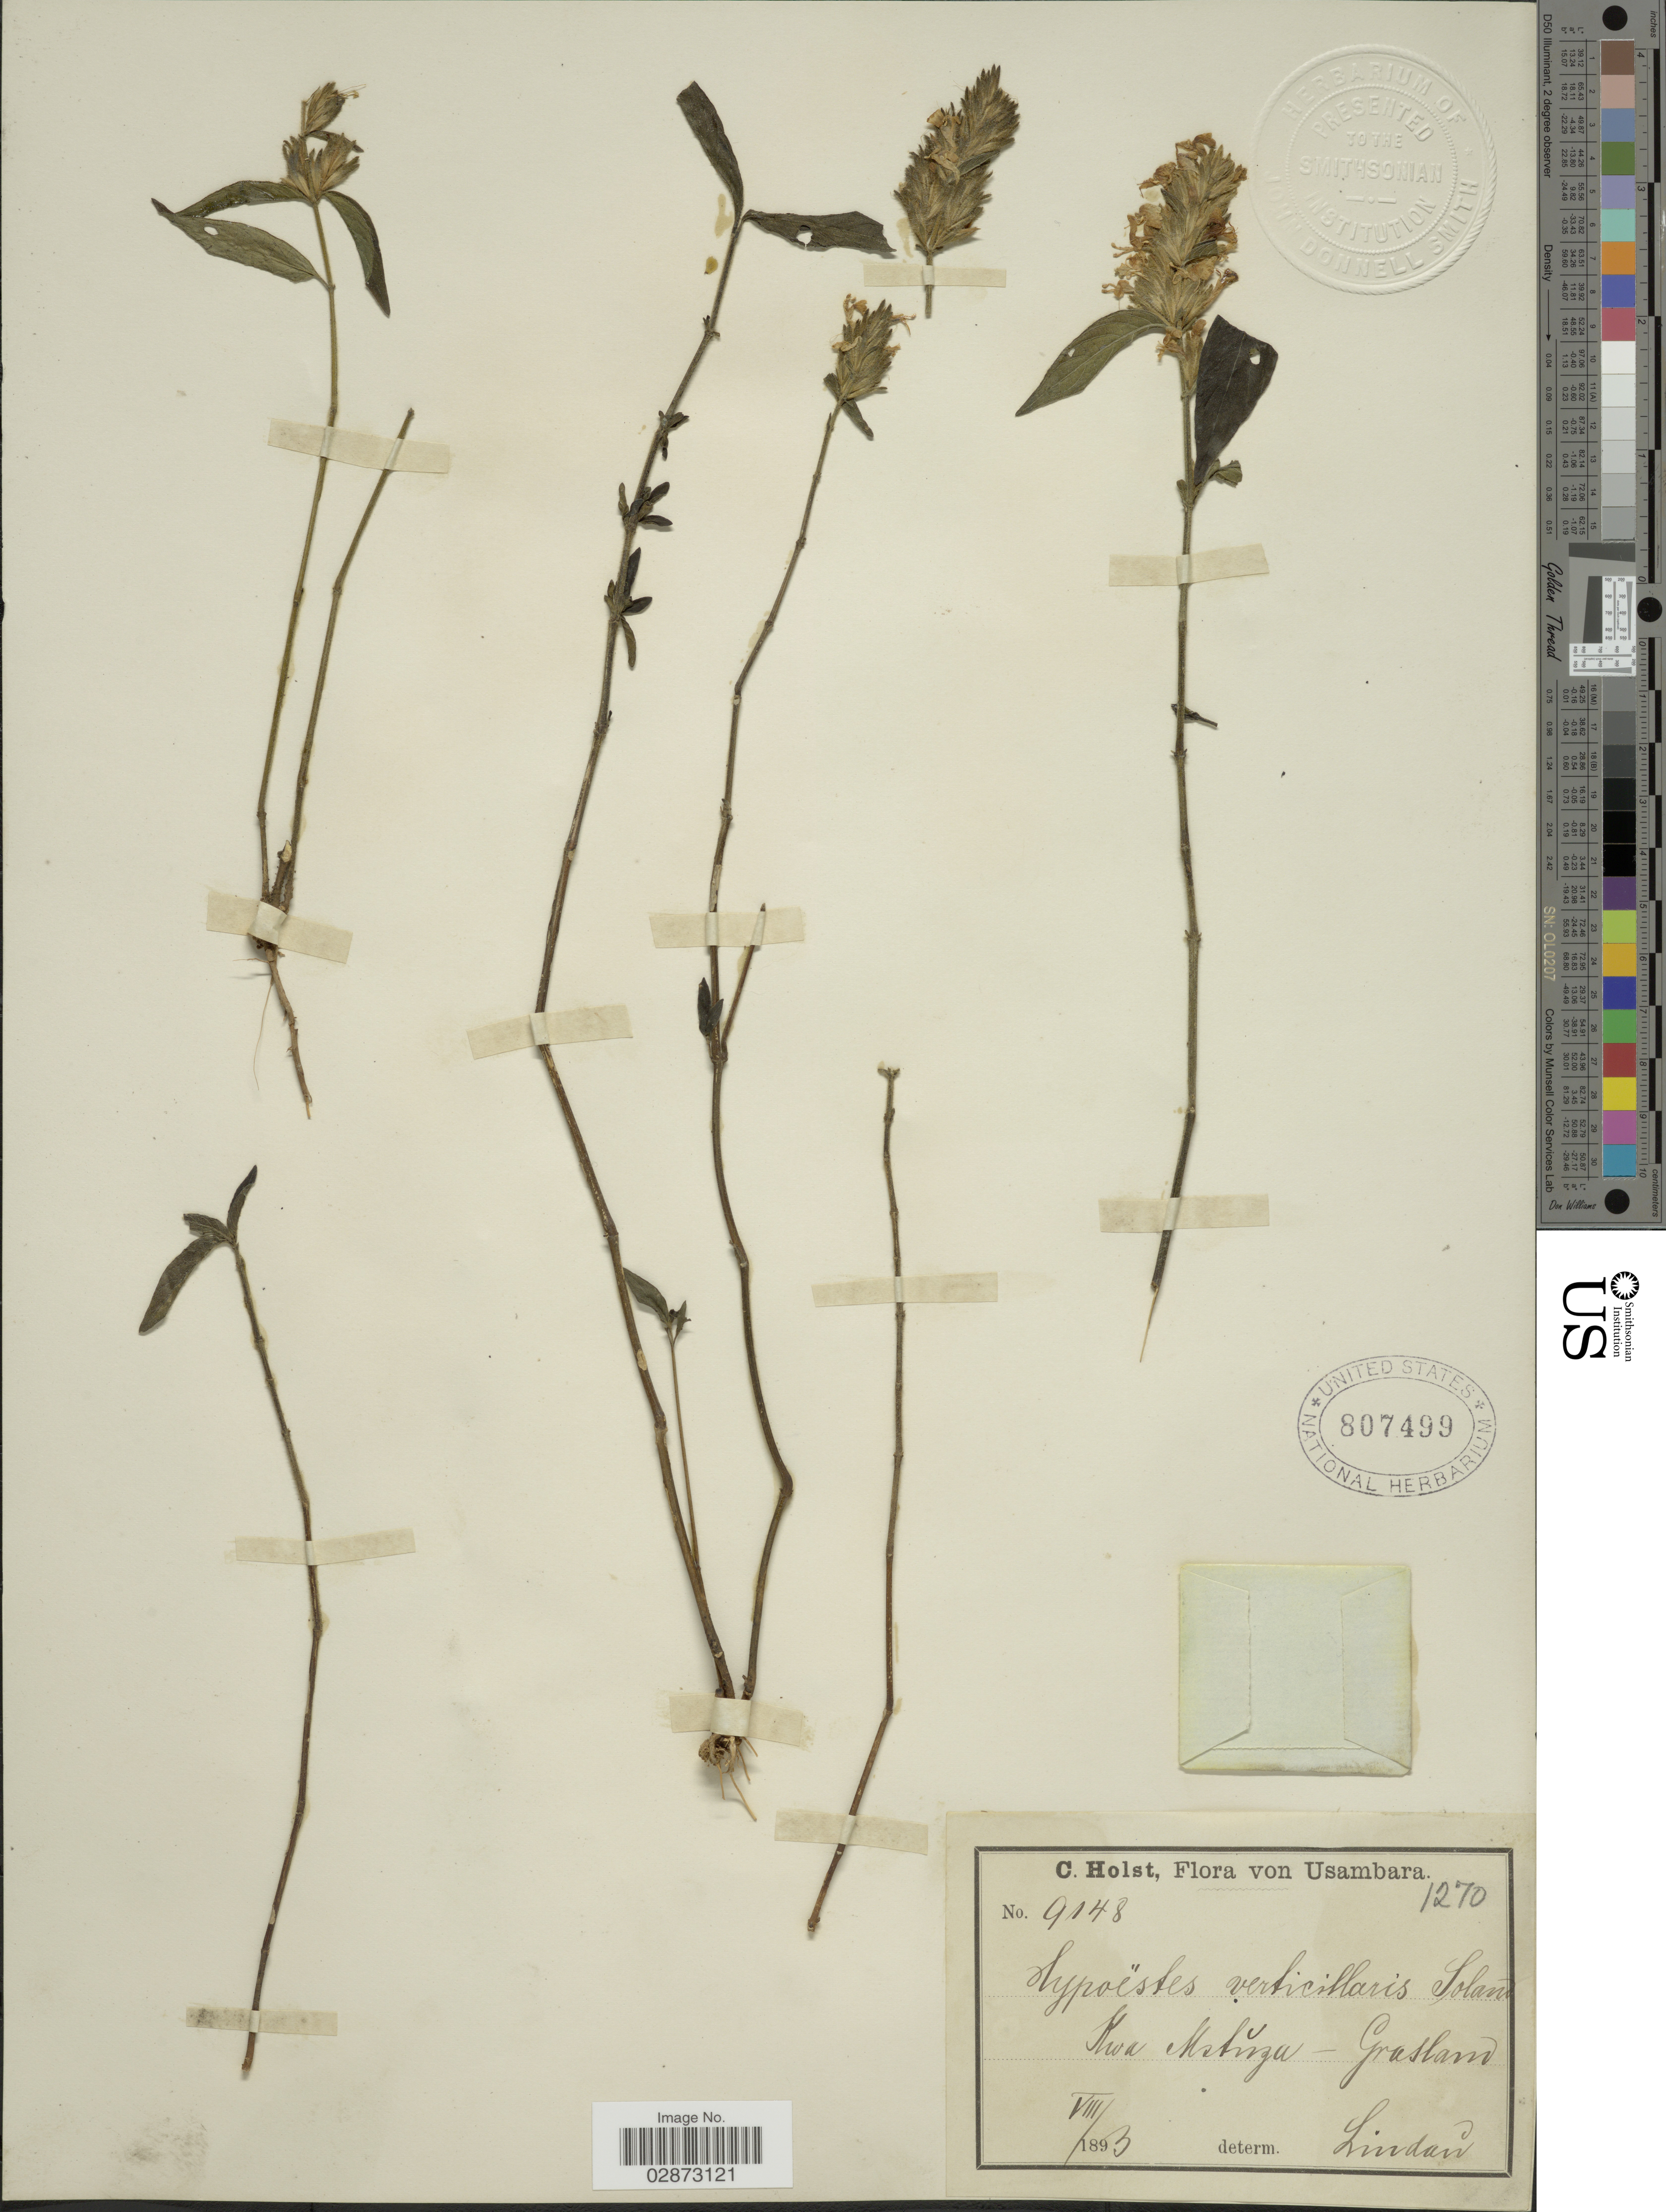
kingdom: Plantae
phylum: Tracheophyta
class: Magnoliopsida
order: Lamiales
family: Acanthaceae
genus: Hypoestes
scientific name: Hypoestes verticillaris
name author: (L. f.) Sol.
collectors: C. H. Holst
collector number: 9148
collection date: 1893-08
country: Tanzania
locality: Usambara. Kwa Mstuza.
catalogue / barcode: US 807499